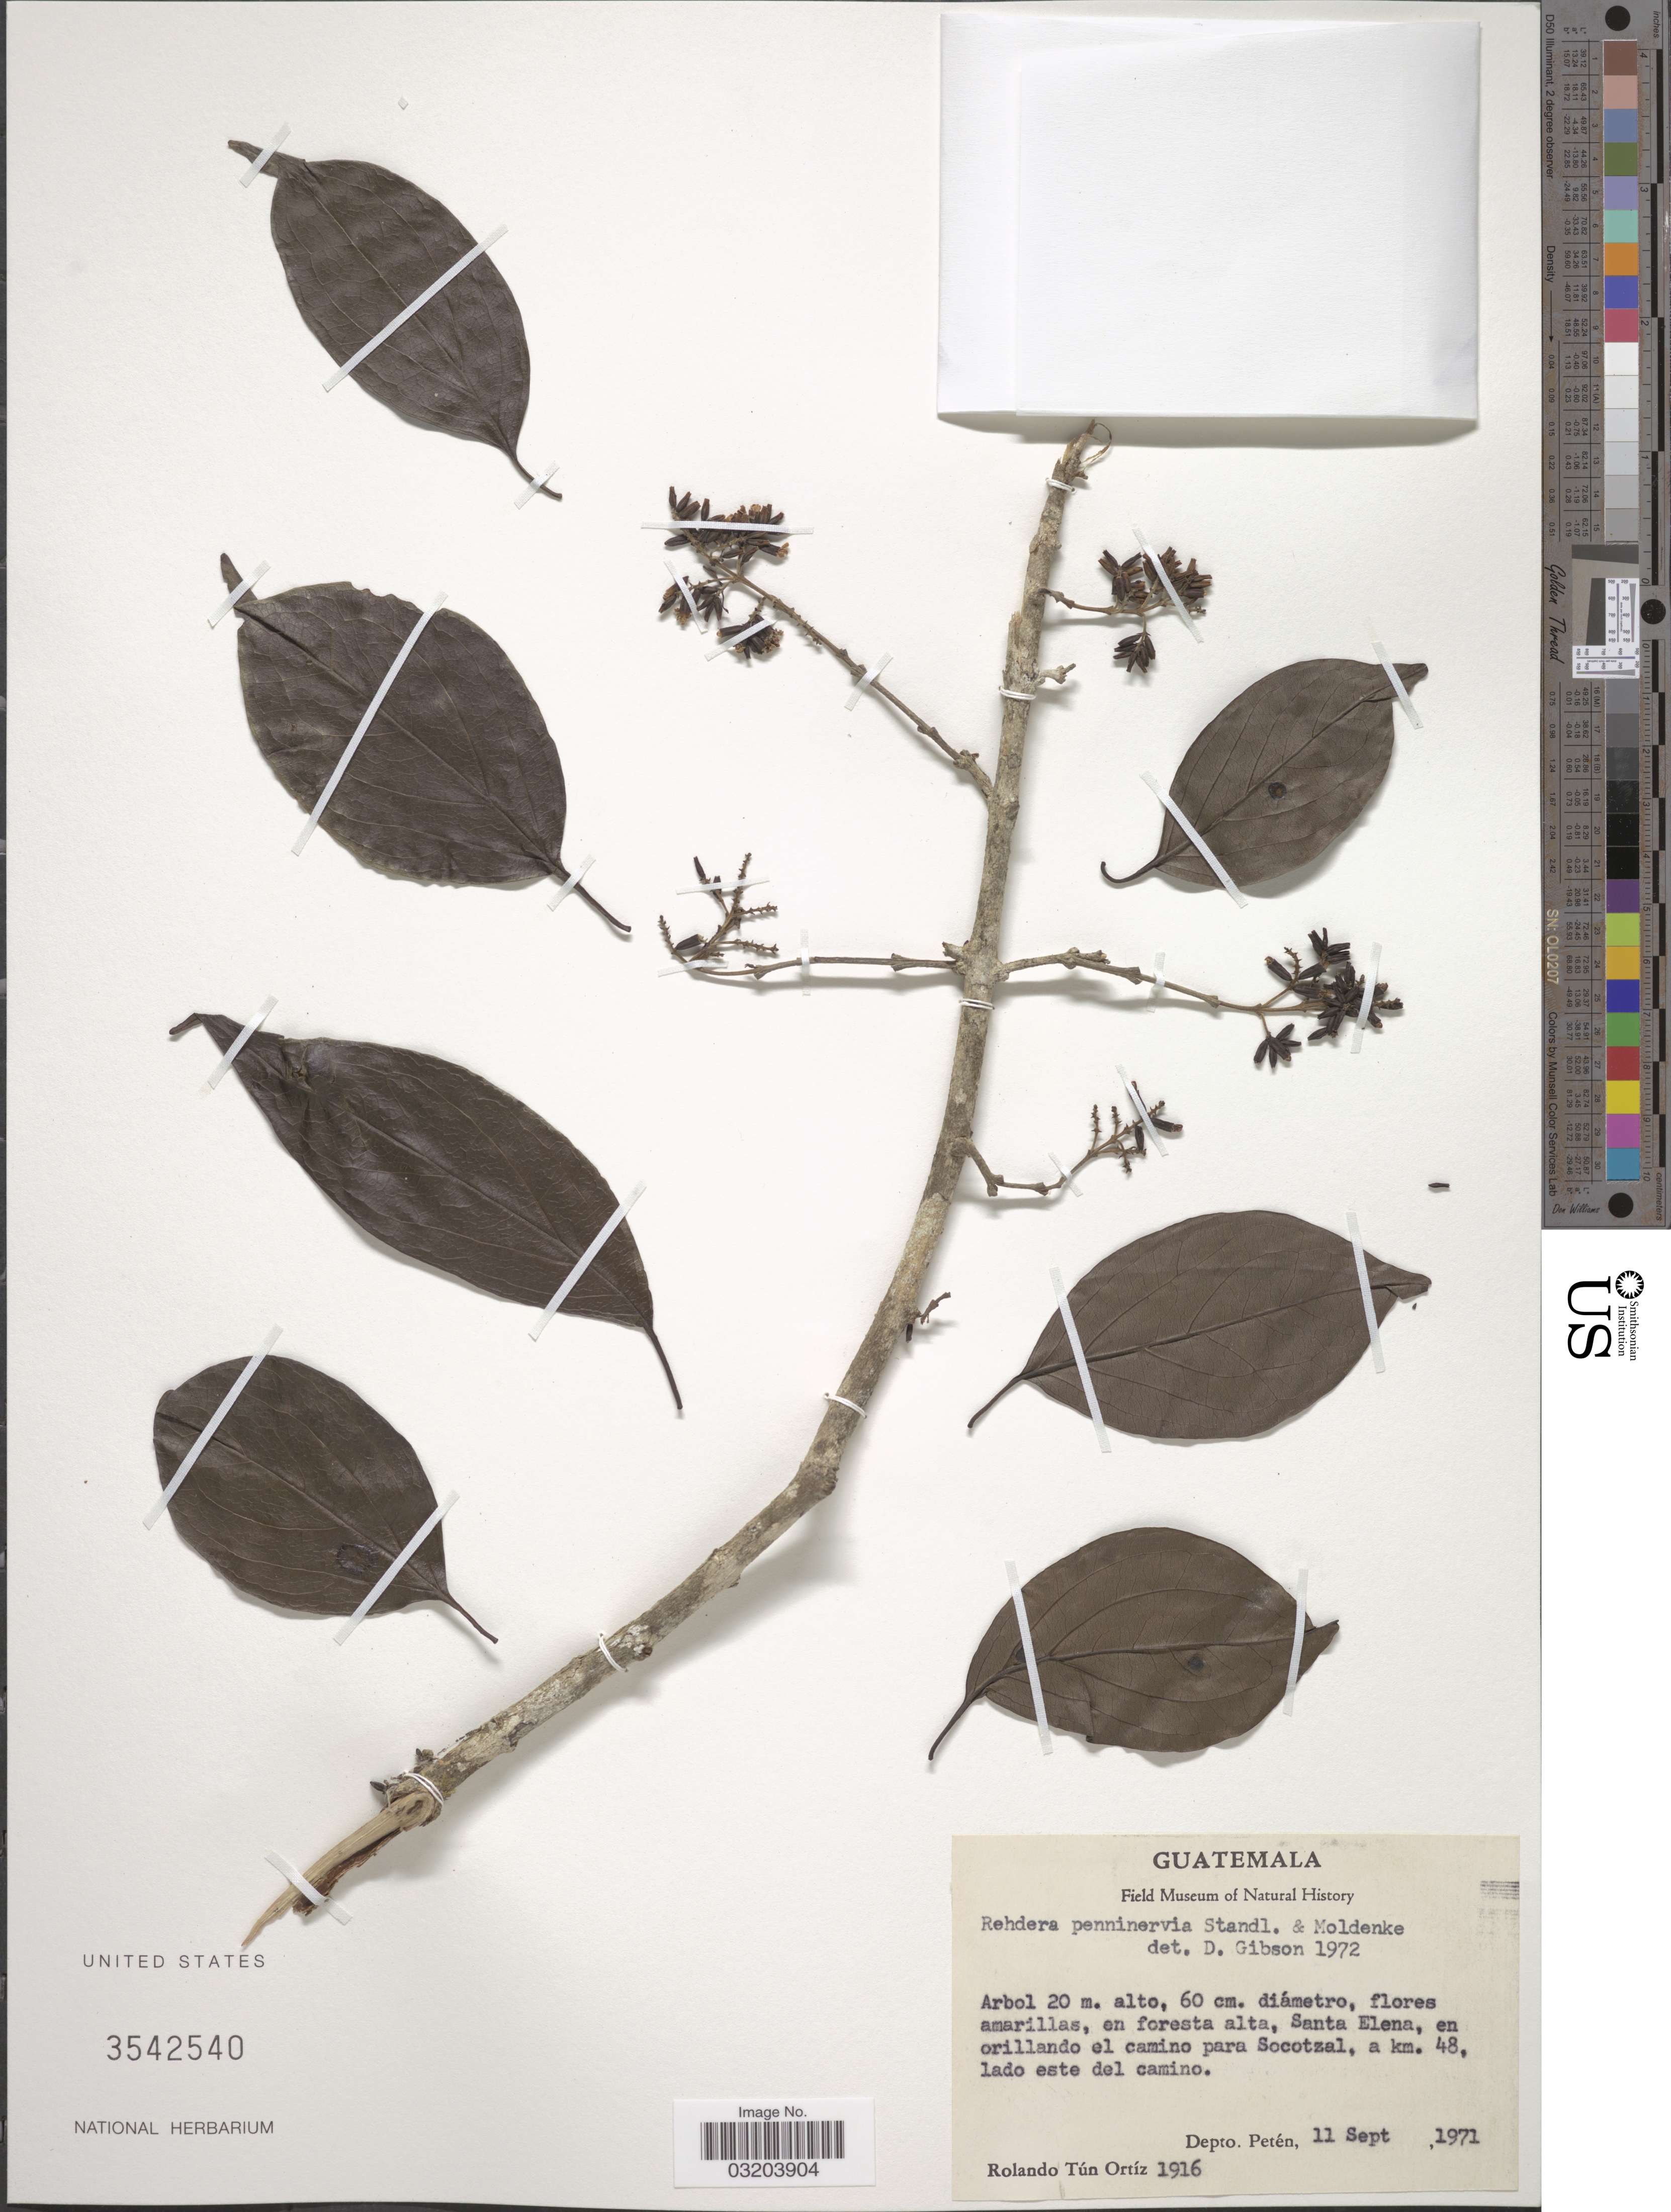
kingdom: Plantae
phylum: Tracheophyta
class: Magnoliopsida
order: Lamiales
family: Verbenaceae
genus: Rehdera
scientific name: Rehdera penninervia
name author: Standl. & Moldenke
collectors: R. T. Ortíz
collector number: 1916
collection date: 1971-09-11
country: Guatemala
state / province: El Petén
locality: Santa Elena, en orillando el camino para Socotzal, a km. 48, lado este del camino. Depto. Petén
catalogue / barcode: US 3542540